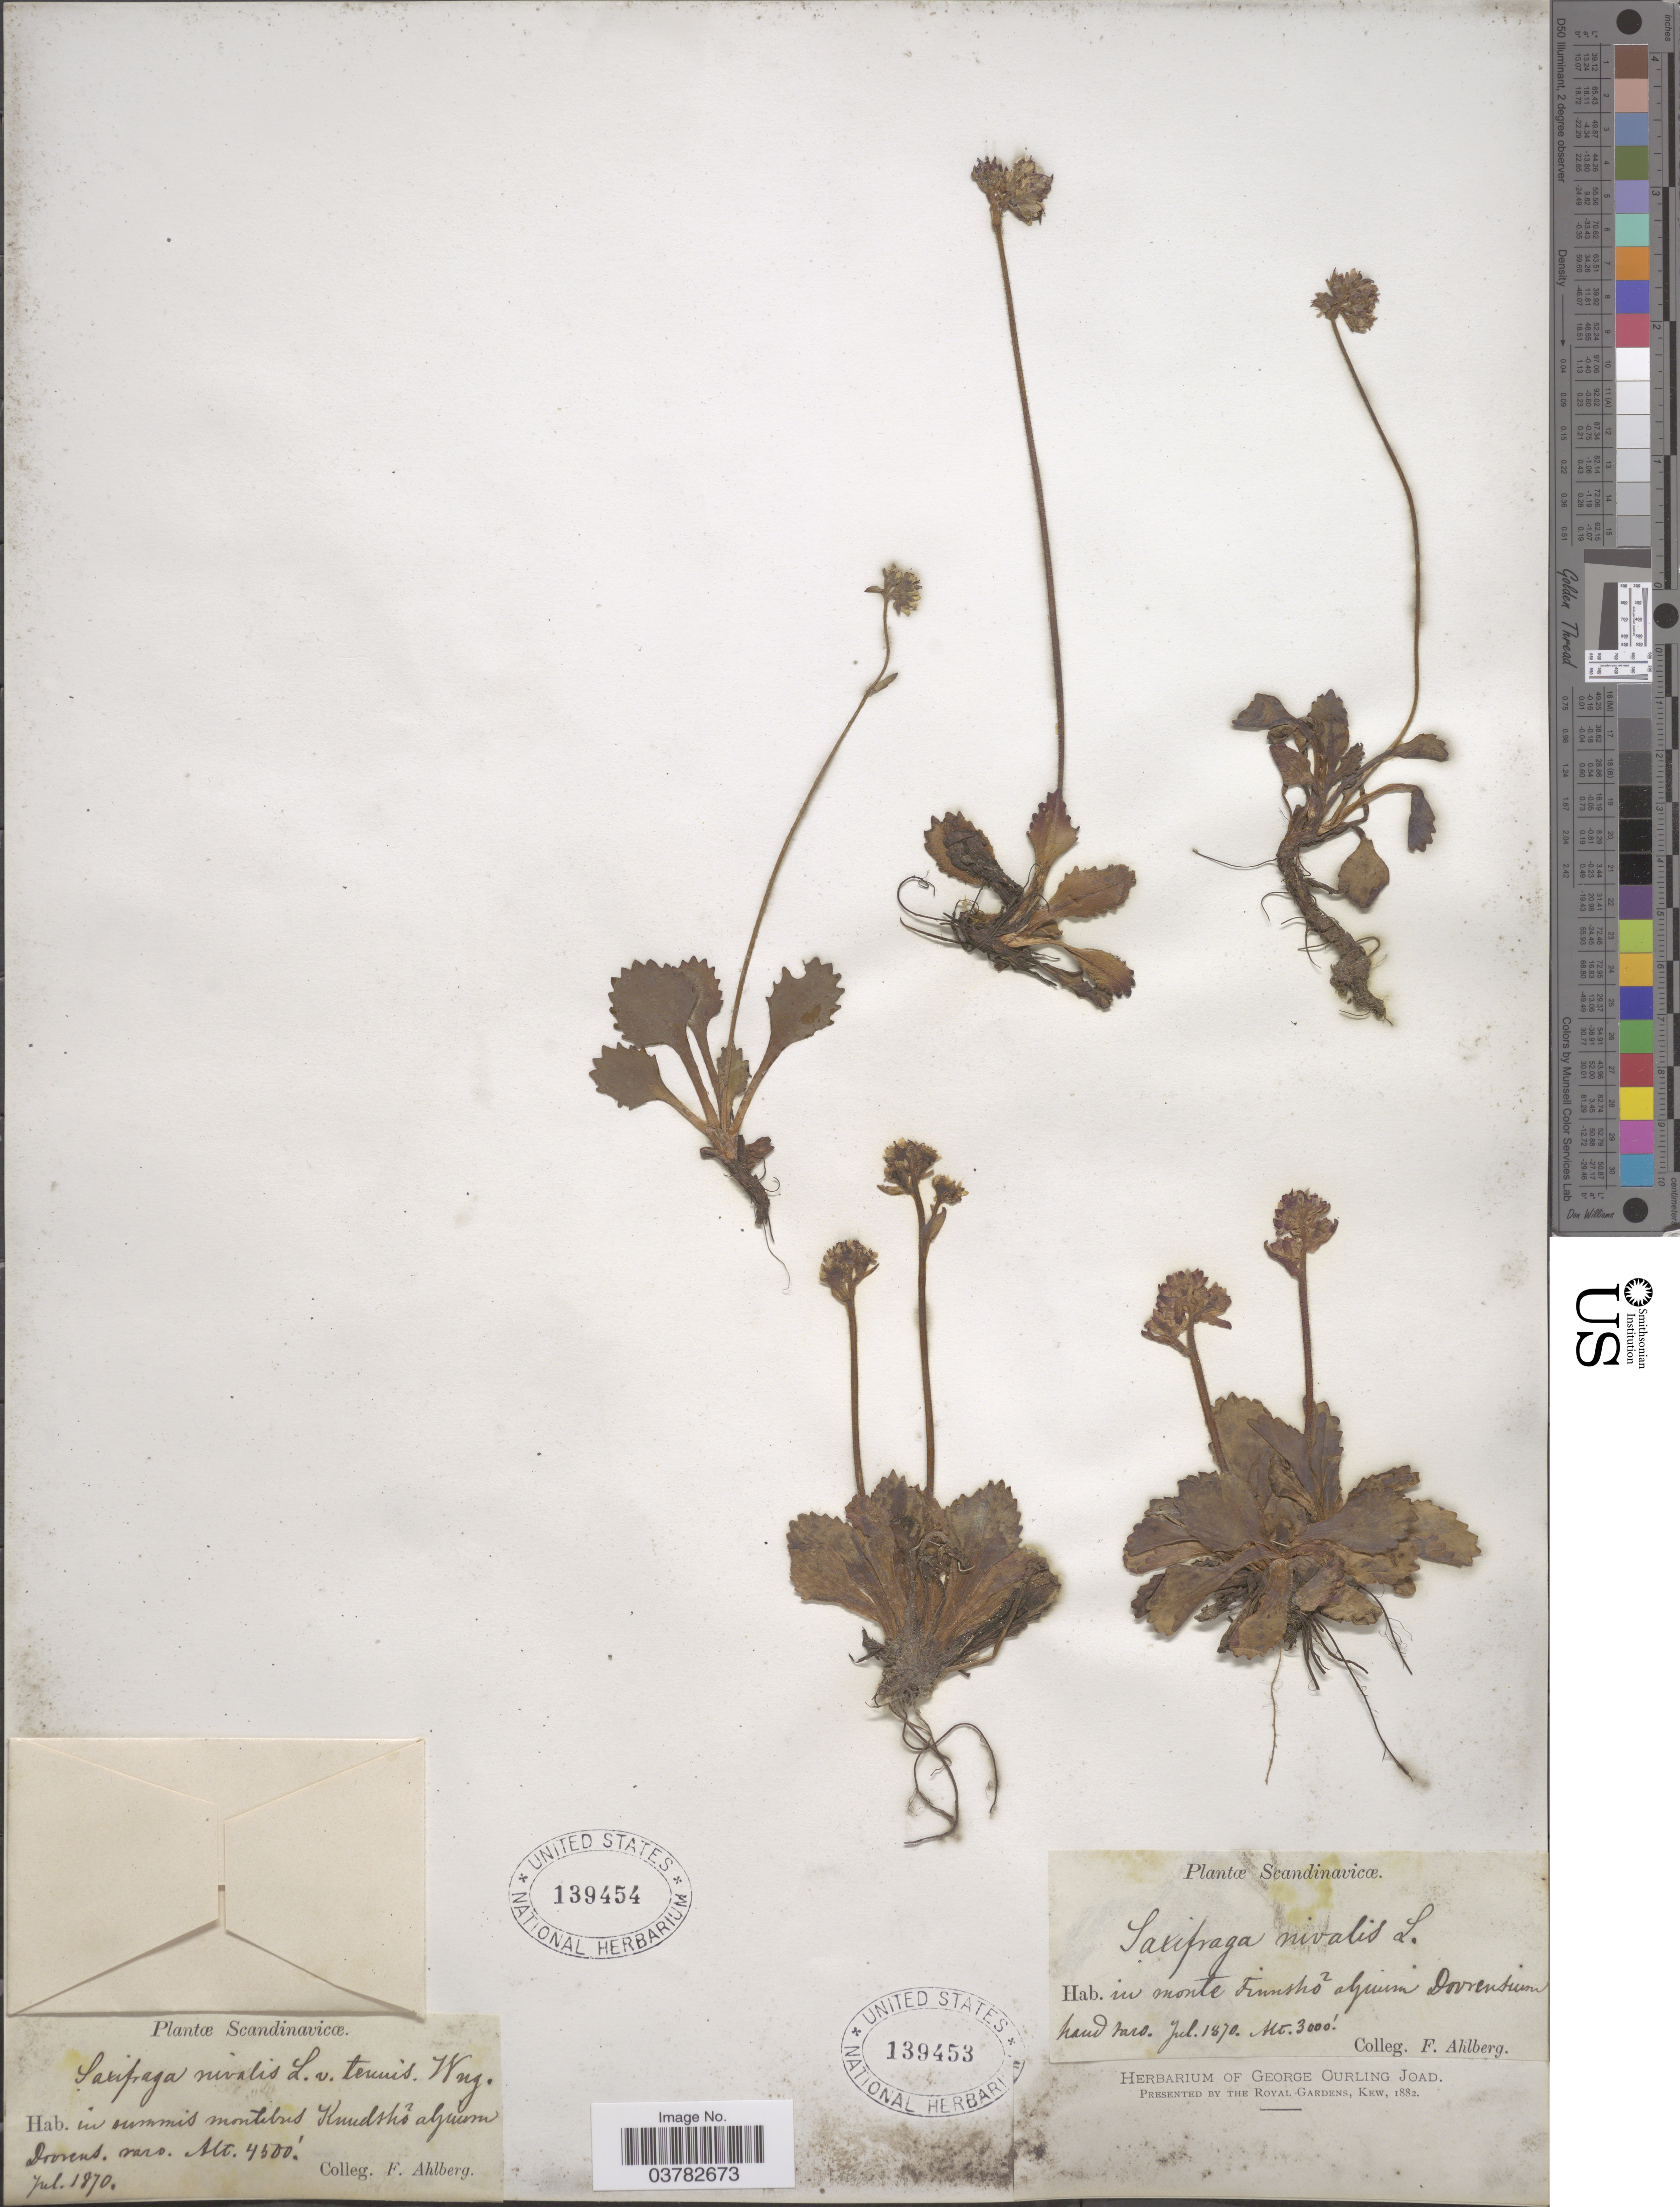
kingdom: Plantae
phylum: Tracheophyta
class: Magnoliopsida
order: Saxifragales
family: Saxifragaceae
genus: Micranthes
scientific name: Micranthes nivalis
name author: (L.) Small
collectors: F. Ahlberg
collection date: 1870-07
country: Norway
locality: Scandinavicœ. In monte Finnshõ alpium Dovrensium haud raro.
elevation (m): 914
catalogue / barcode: US 139453-2